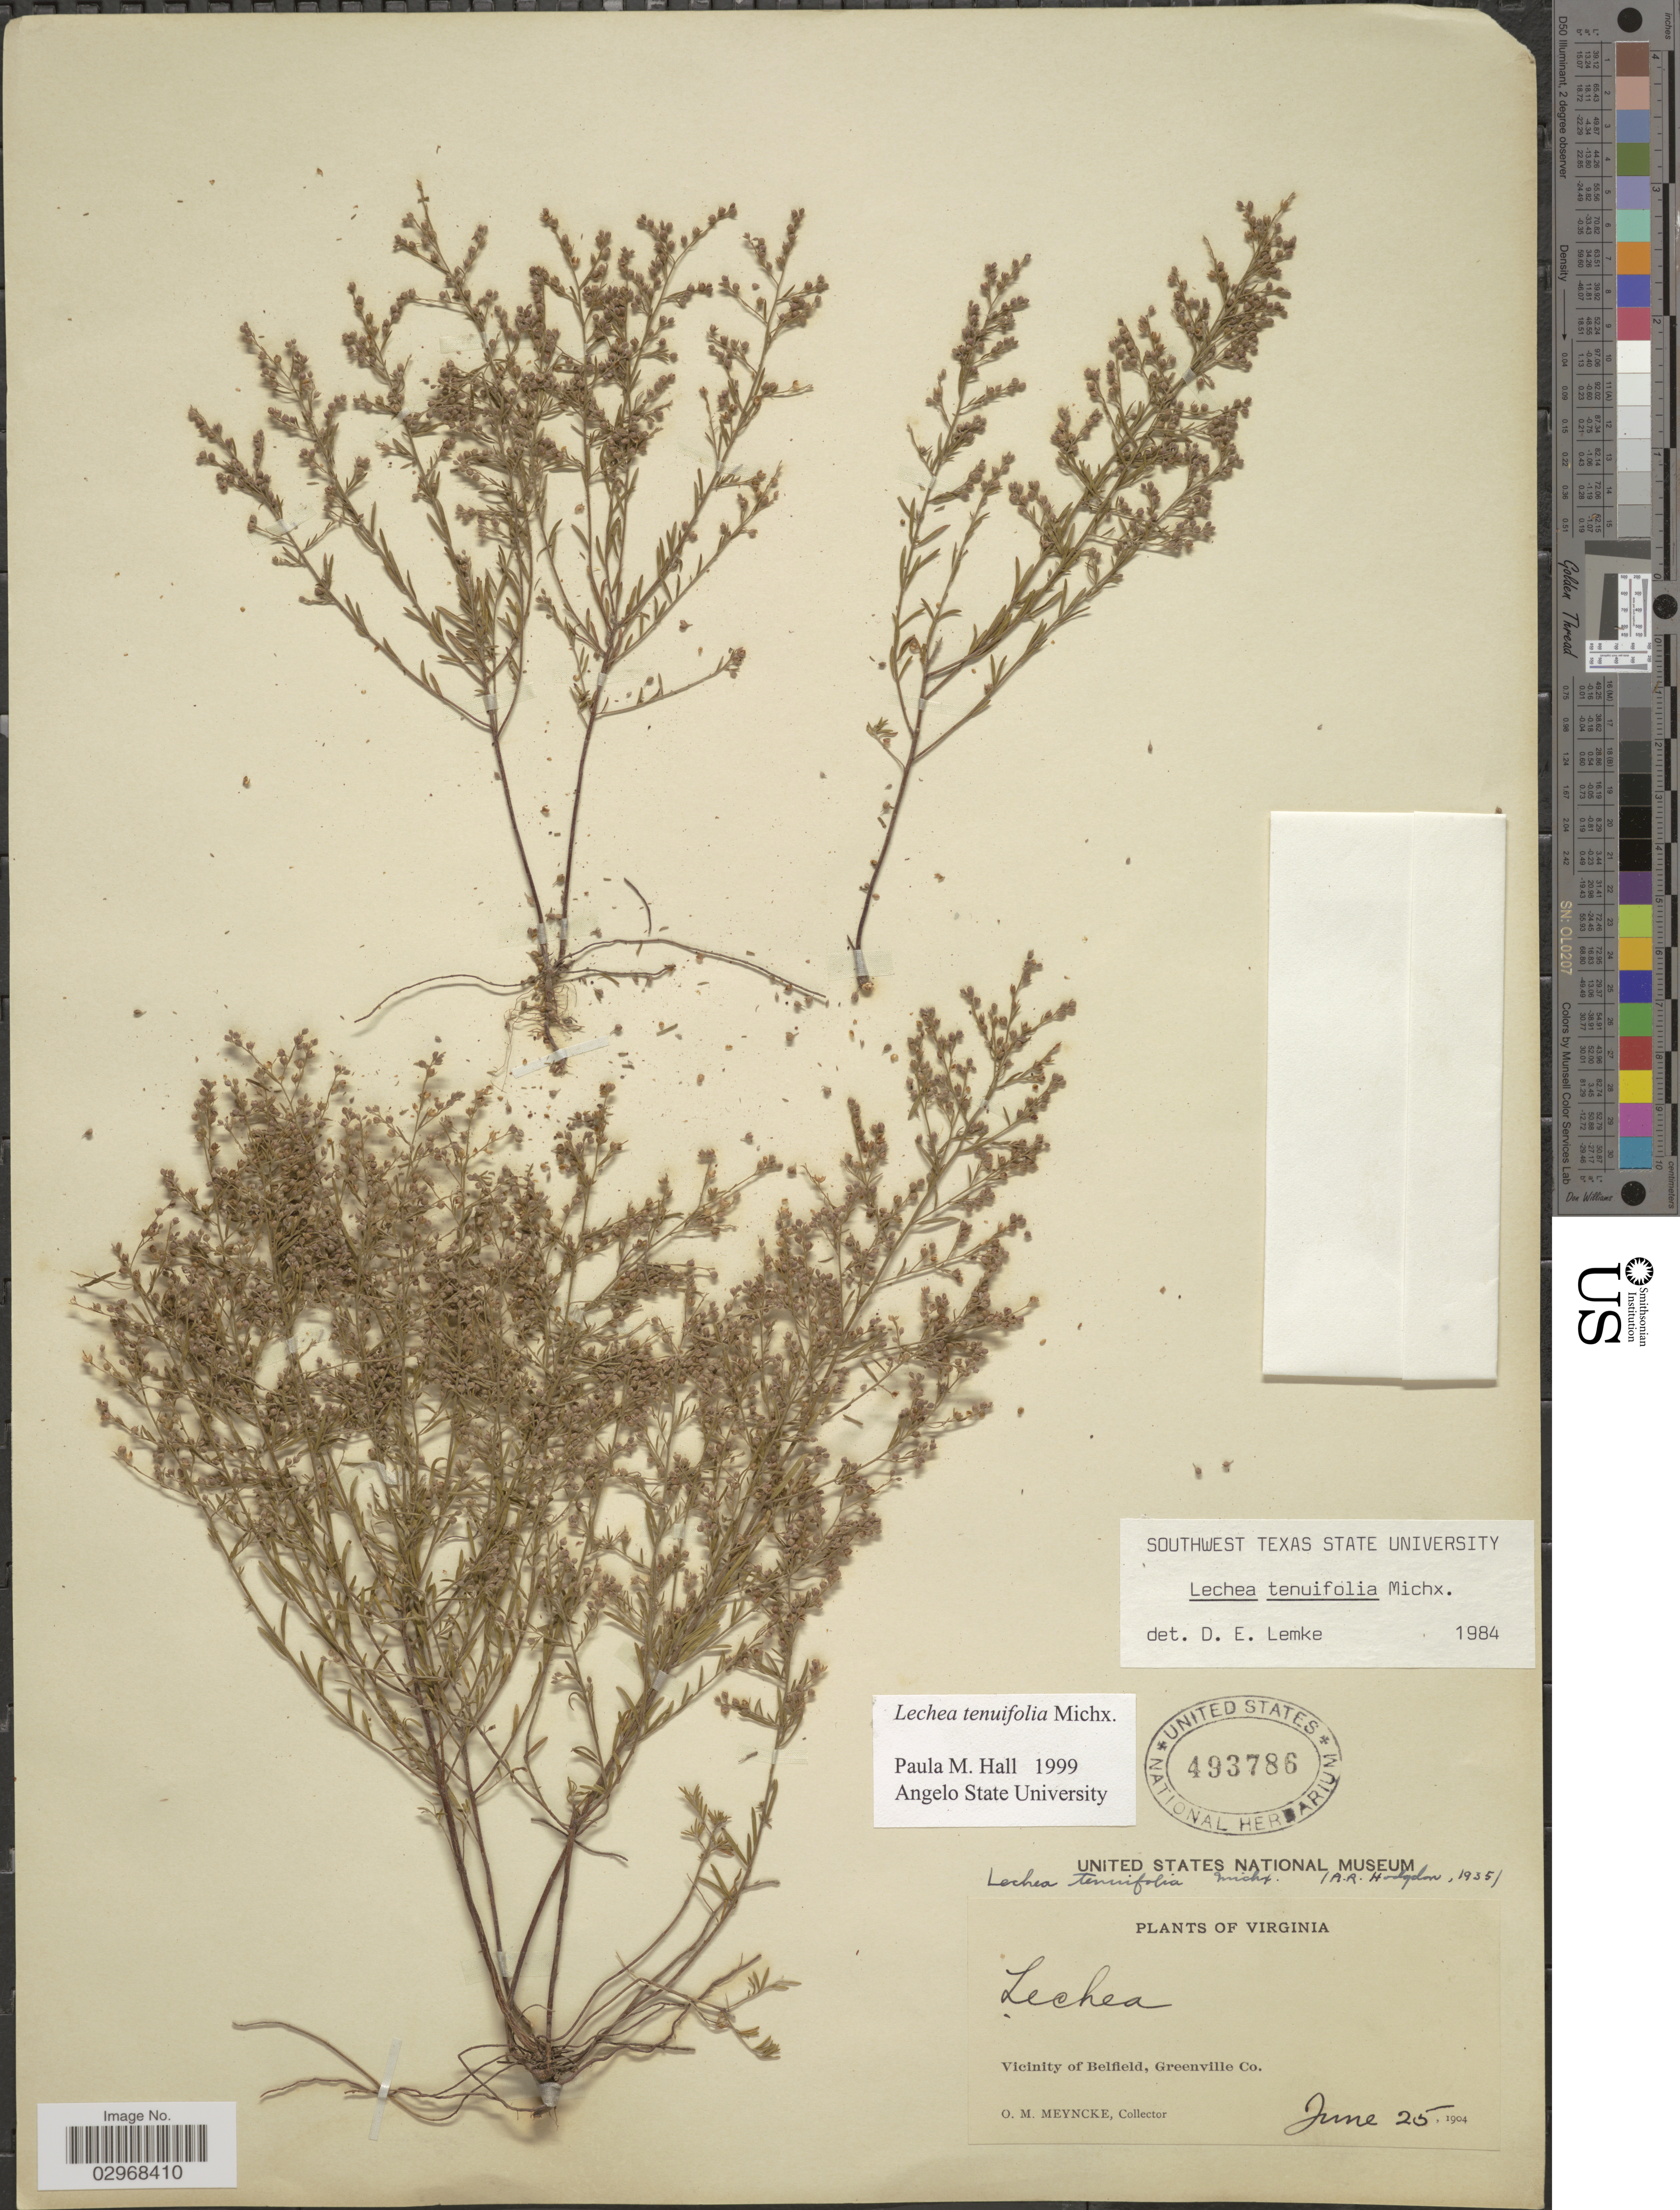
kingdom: Plantae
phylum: Tracheophyta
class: Magnoliopsida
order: Malvales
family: Cistaceae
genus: Lechea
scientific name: Lechea tenuifolia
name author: Michx.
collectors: O. Meyncke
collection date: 1904-06-25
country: United States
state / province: Virginia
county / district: Greensville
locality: Vicinity of Belfield, Greenville Co.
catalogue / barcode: US 493786